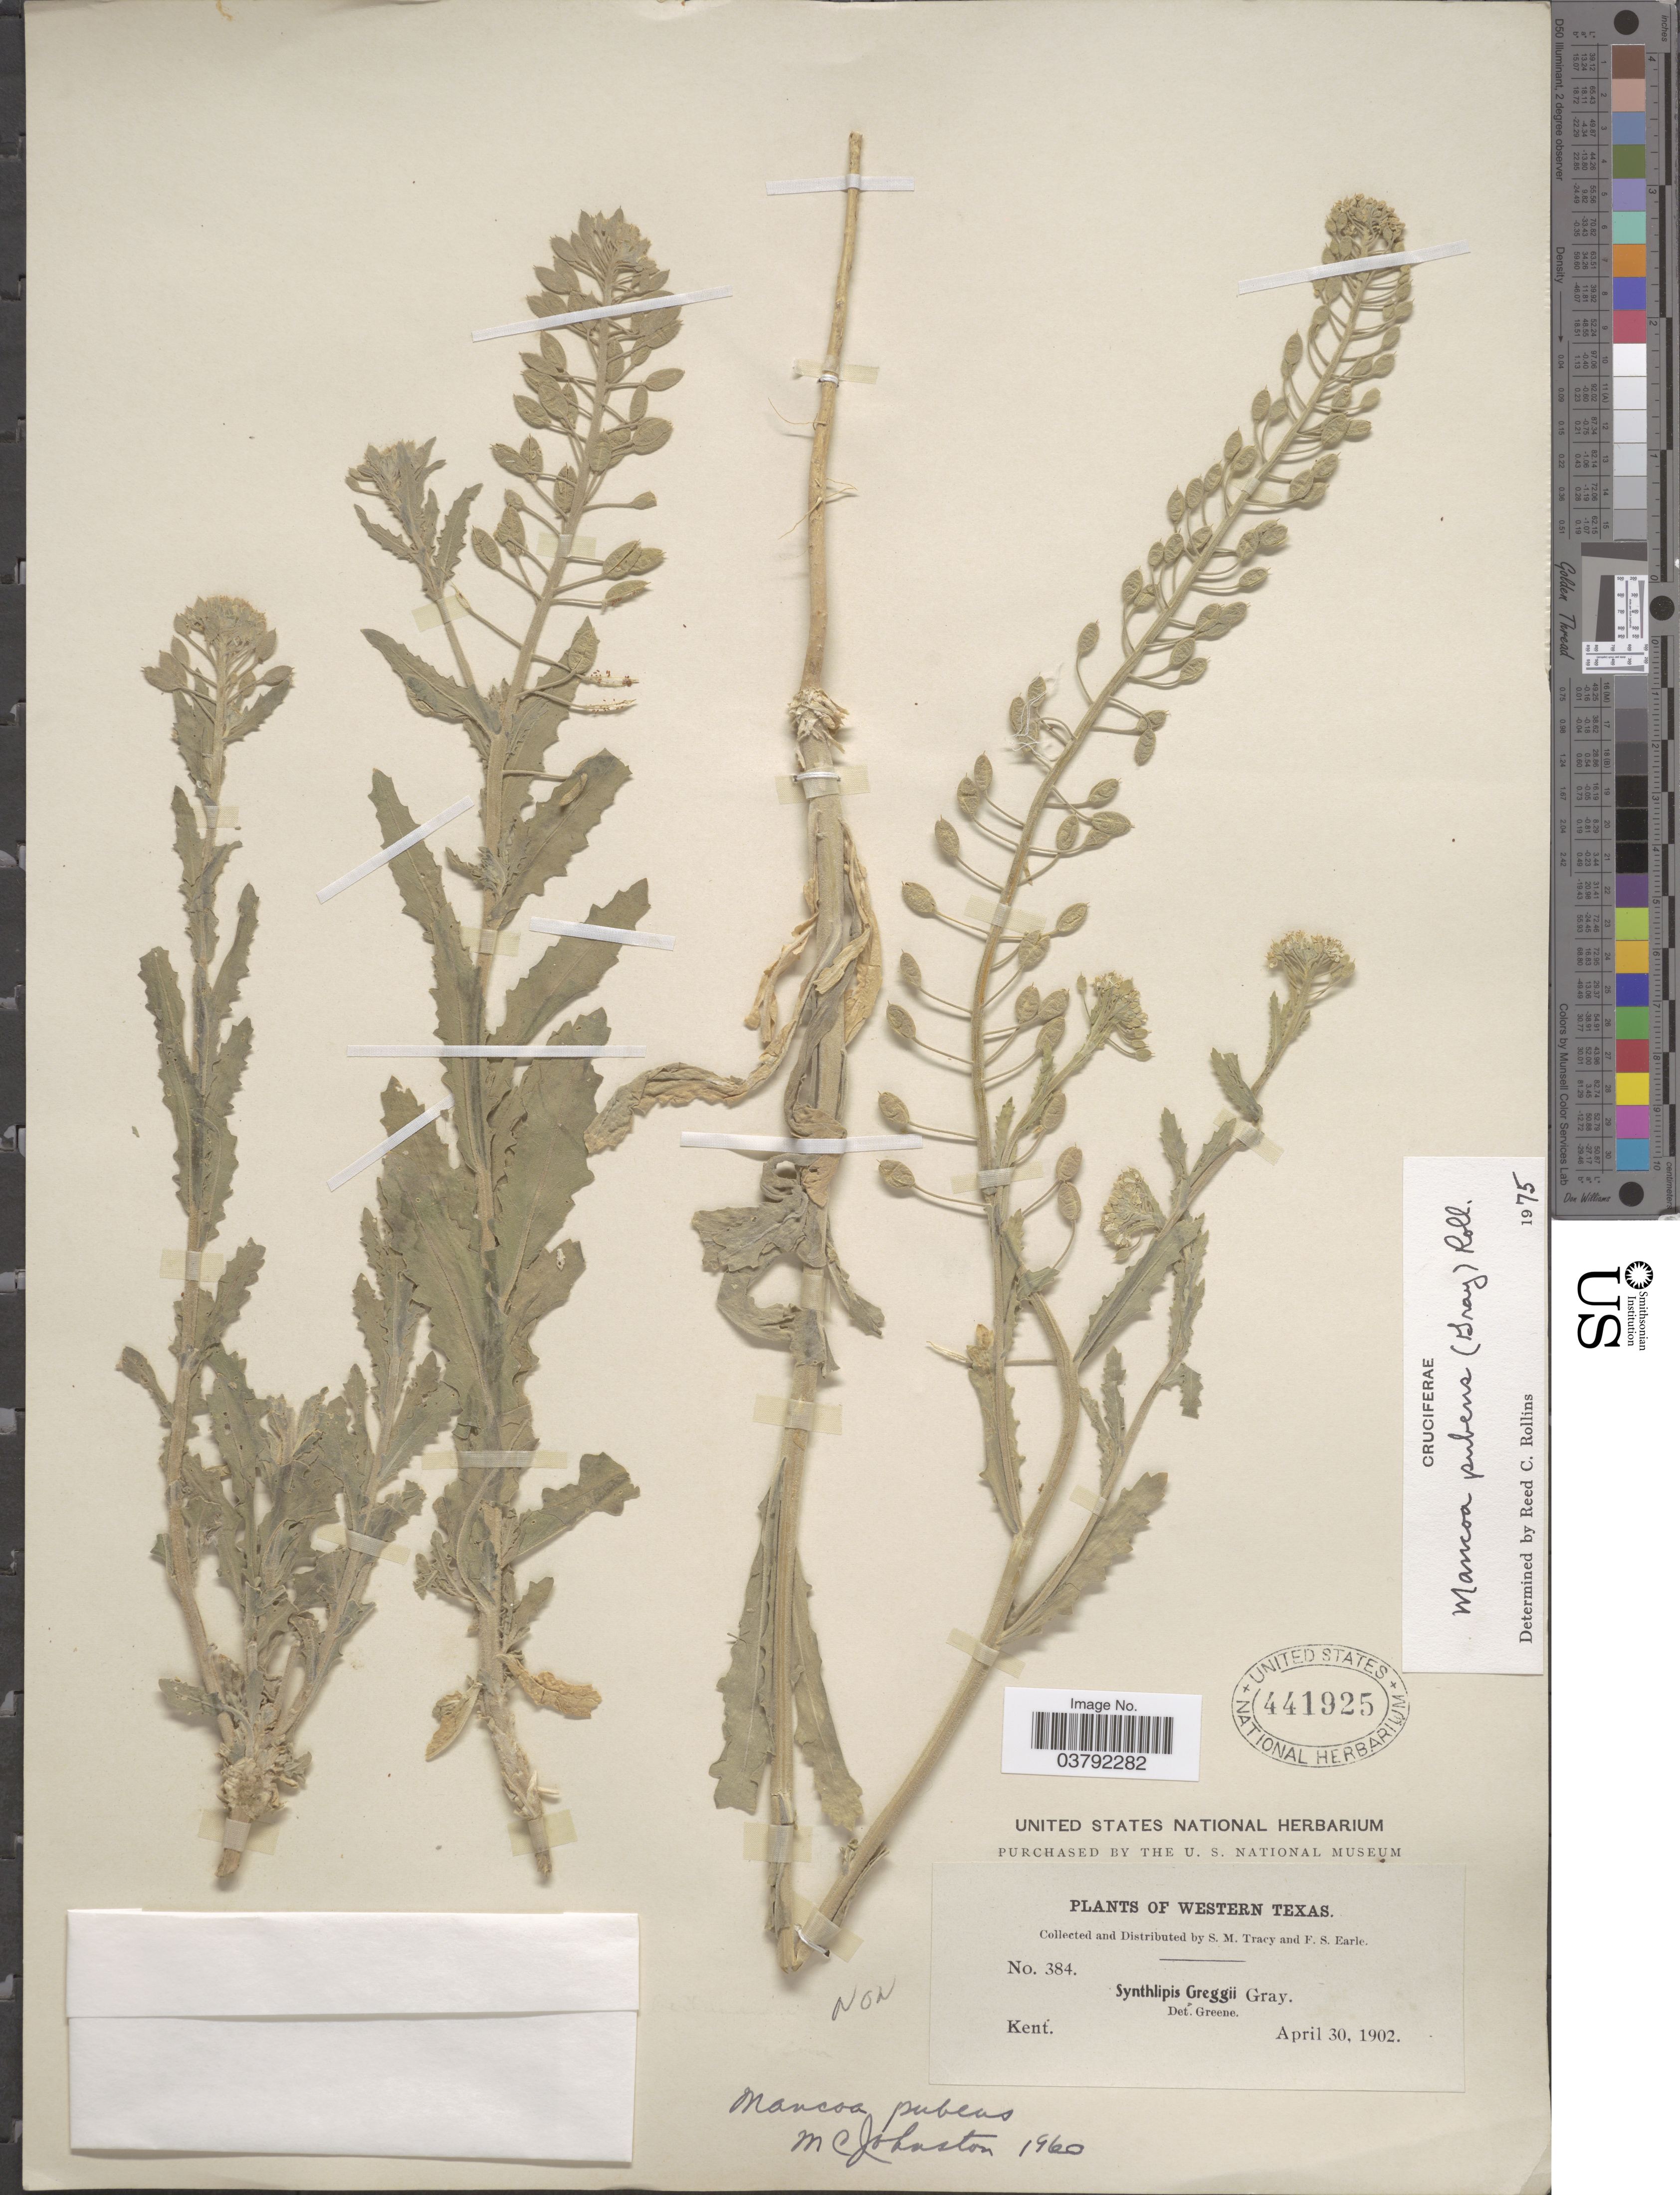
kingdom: Plantae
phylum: Tracheophyta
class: Magnoliopsida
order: Brassicales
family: Brassicaceae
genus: Mancoa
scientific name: Mancoa pubens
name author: (A. Gray) Rollins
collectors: S. M. Tracy & F. S. Earle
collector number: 384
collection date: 1902-04-30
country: United States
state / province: Texas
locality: Westen Texas. Kent.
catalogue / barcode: US 441925